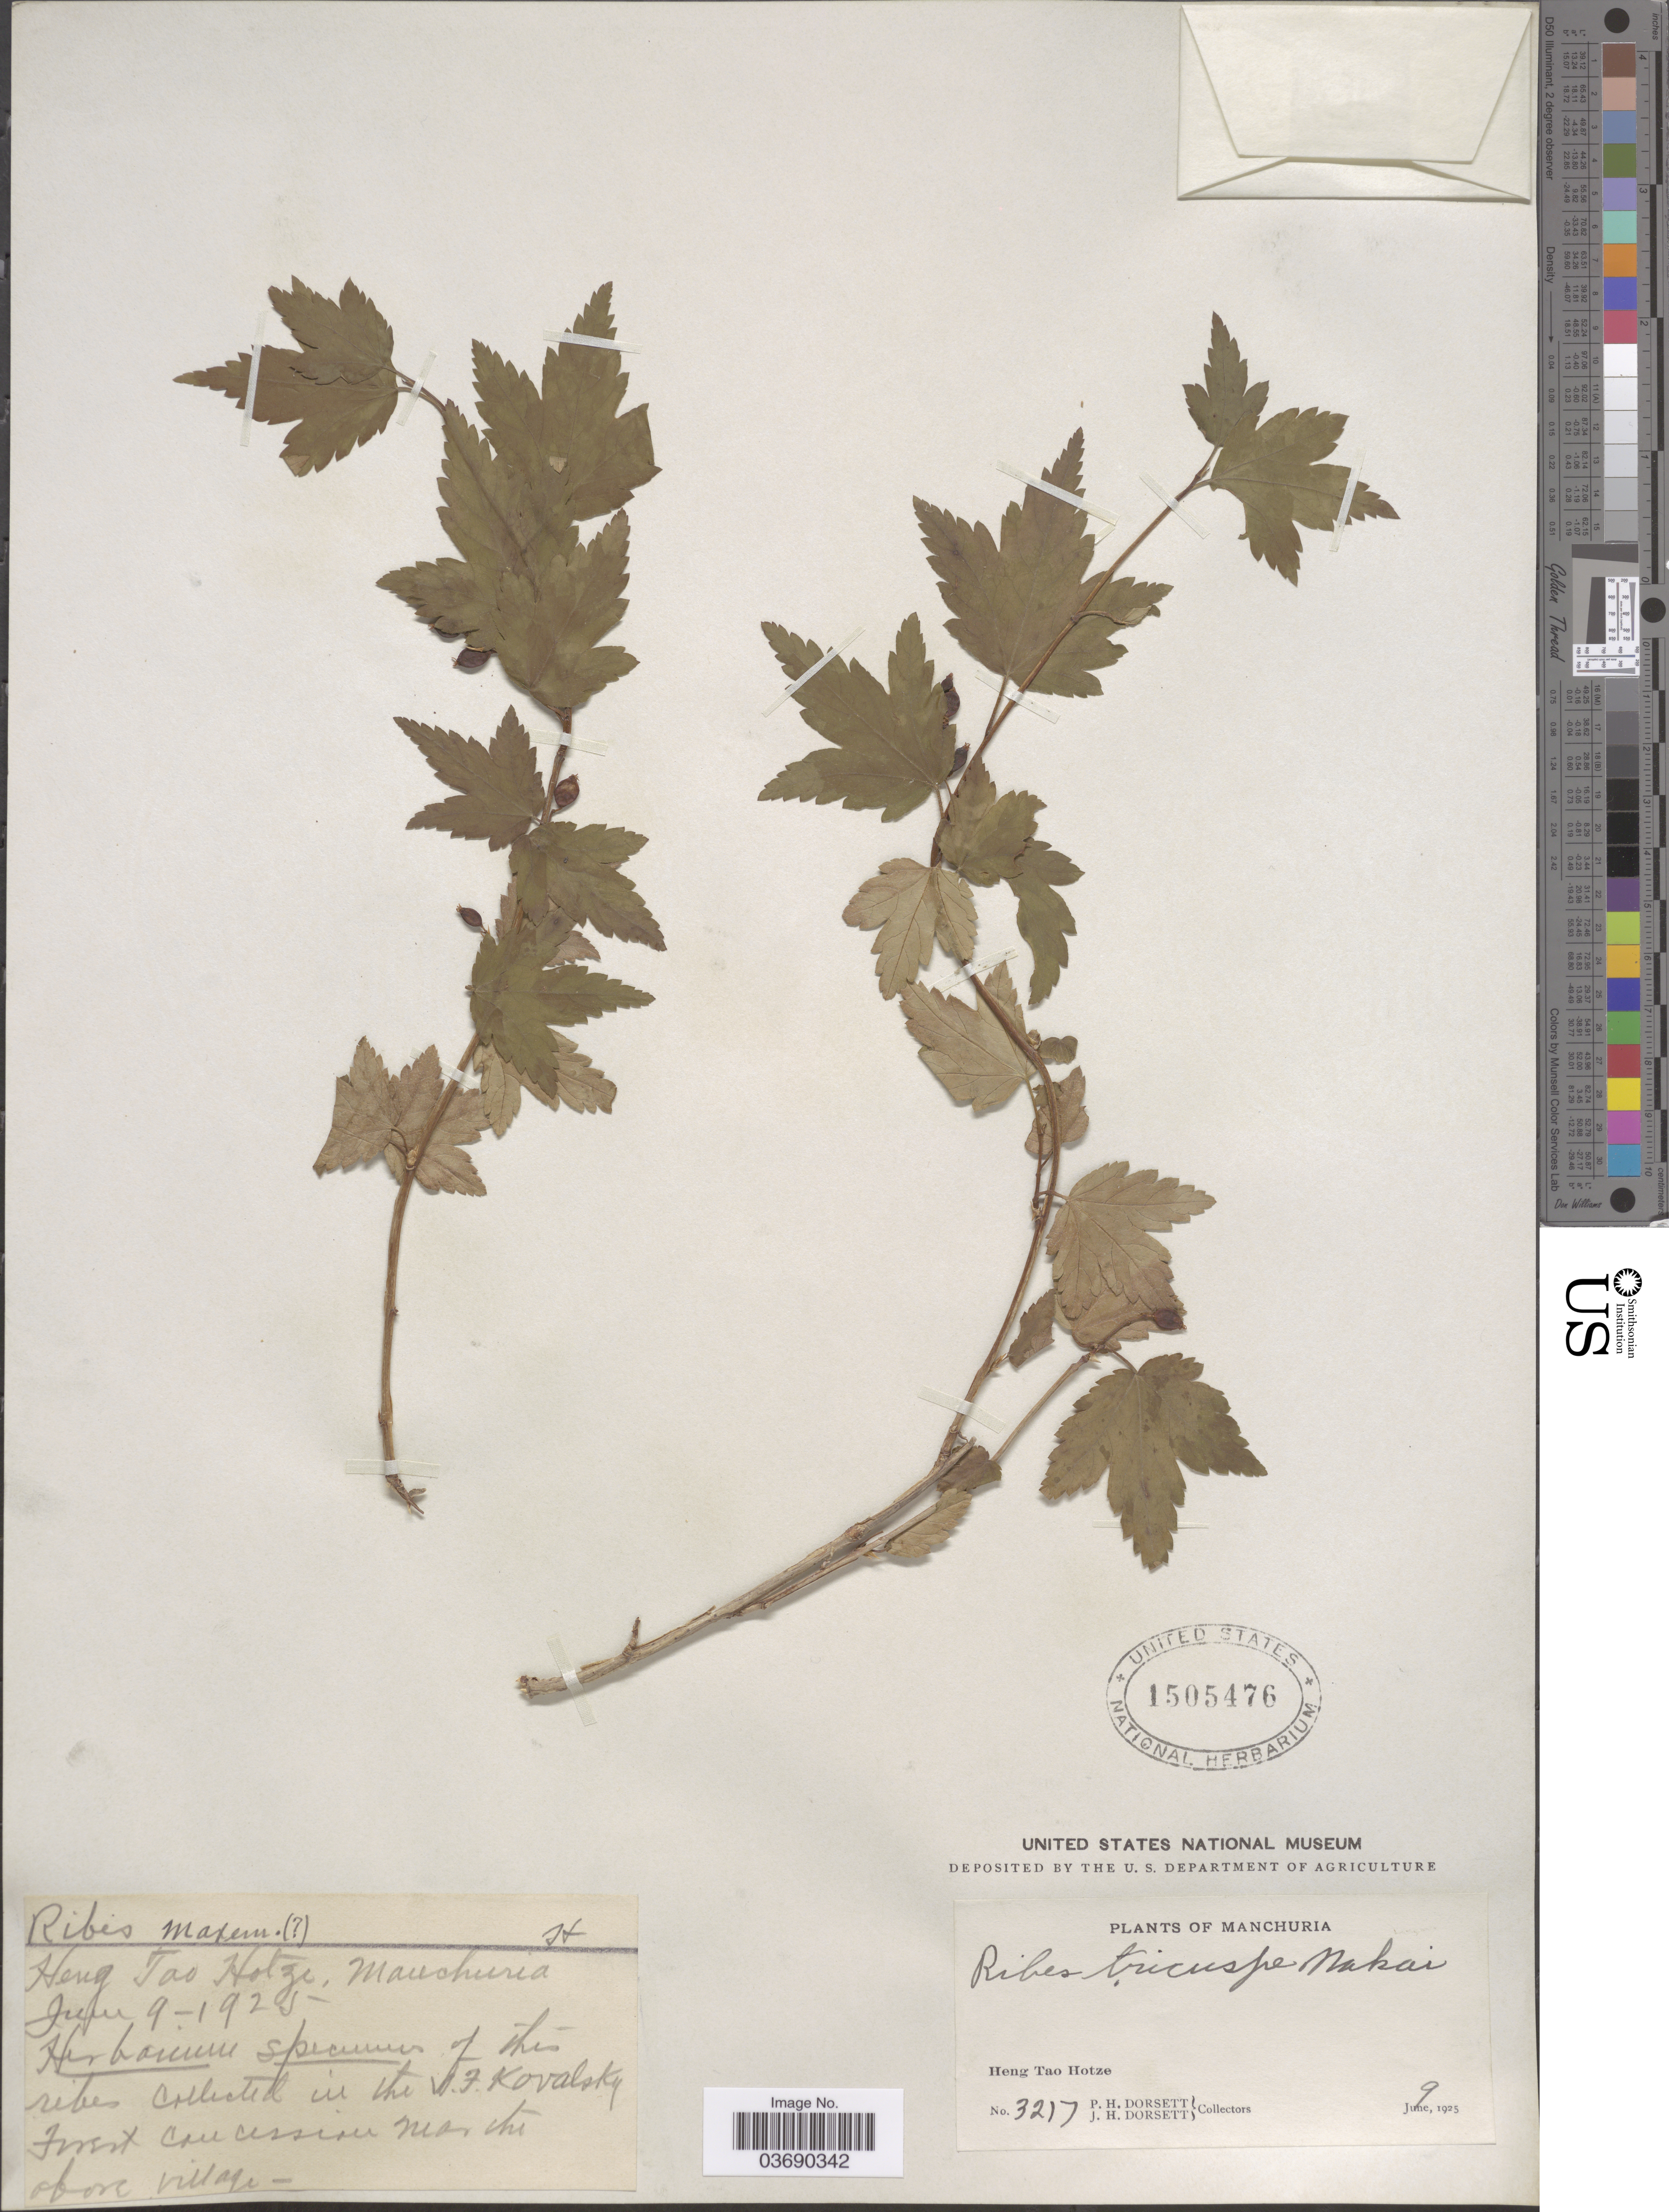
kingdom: Plantae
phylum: Tracheophyta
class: Magnoliopsida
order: Saxifragales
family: Grossulariaceae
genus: Ribes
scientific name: Ribes tricuspe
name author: Nakai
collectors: P. H. Dorsett & J. Dorsett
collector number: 3217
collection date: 1925-06-09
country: China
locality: Heng Tao Hotze, Manchuria.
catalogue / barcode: US 1505476